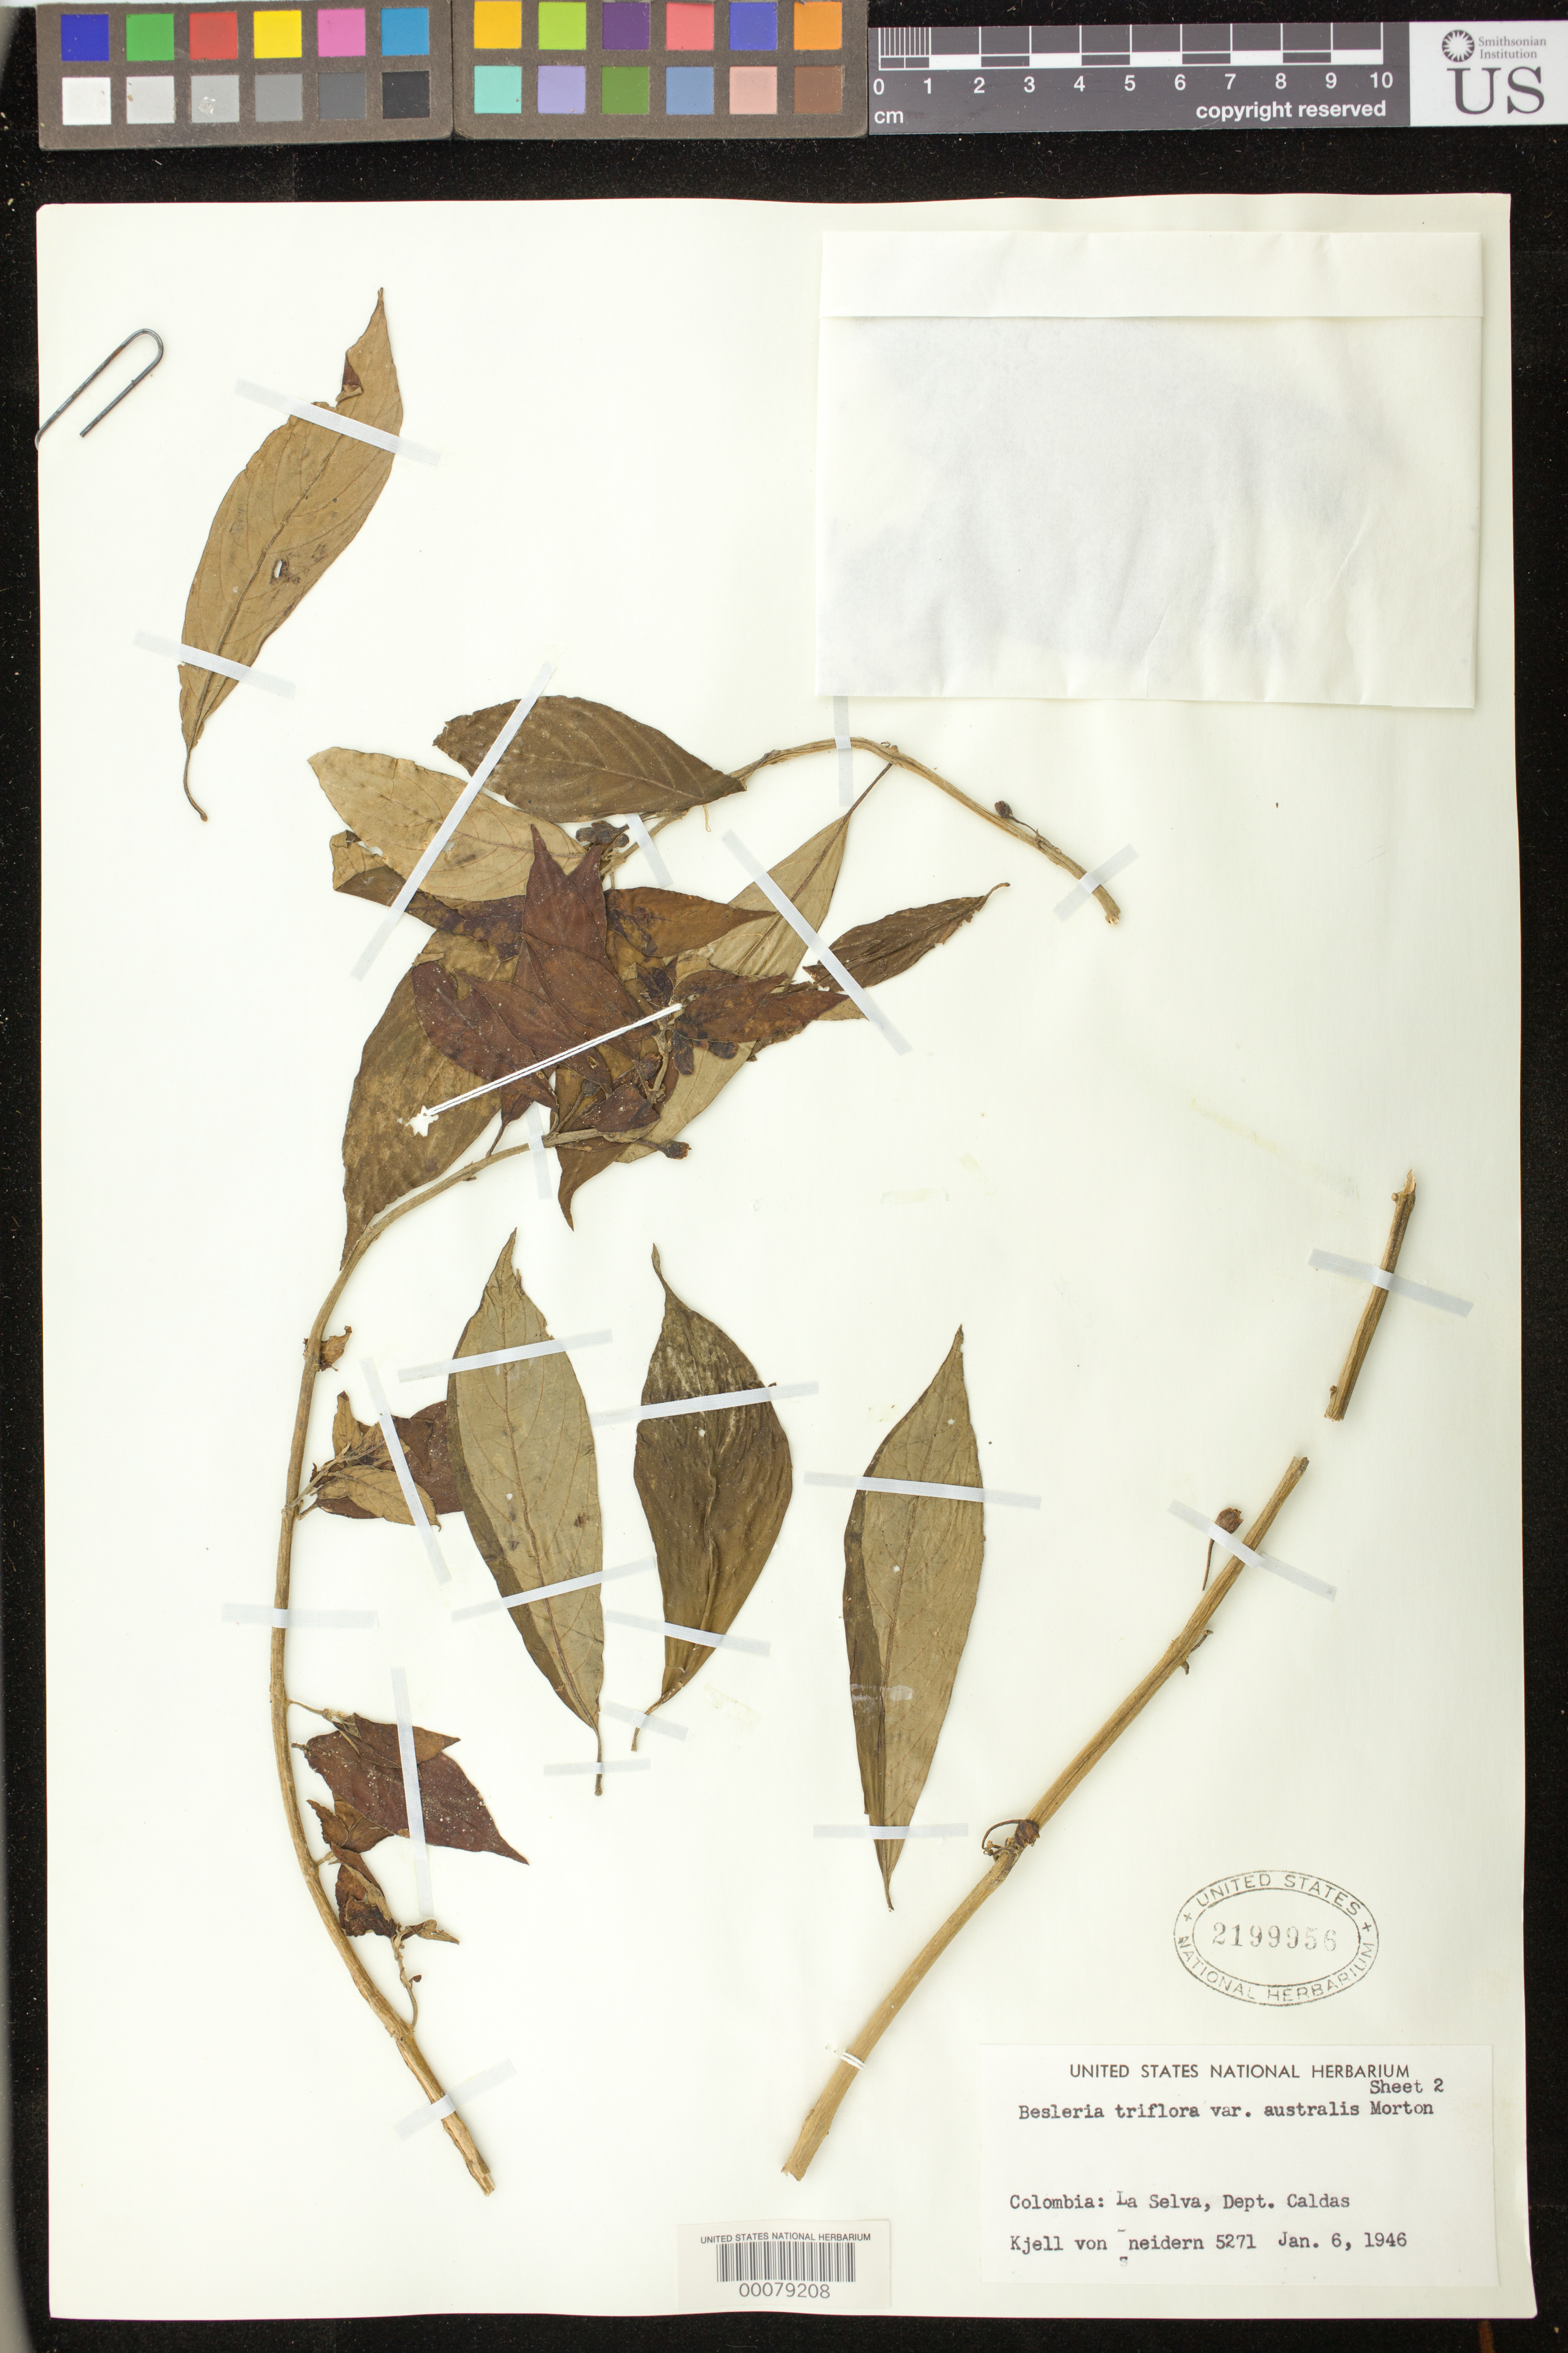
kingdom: Plantae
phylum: Tracheophyta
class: Magnoliopsida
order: Lamiales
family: Gesneriaceae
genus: Besleria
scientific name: Besleria amabilis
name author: C.V. Morton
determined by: Skog, Laurence E.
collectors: K. von Sneidern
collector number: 5271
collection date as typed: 06 Jan 1946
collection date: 1946-01-06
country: Colombia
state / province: Caldas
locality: La Selva, Cordillera Occidental, Vertiente Occidental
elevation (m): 1600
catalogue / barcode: US 2199956